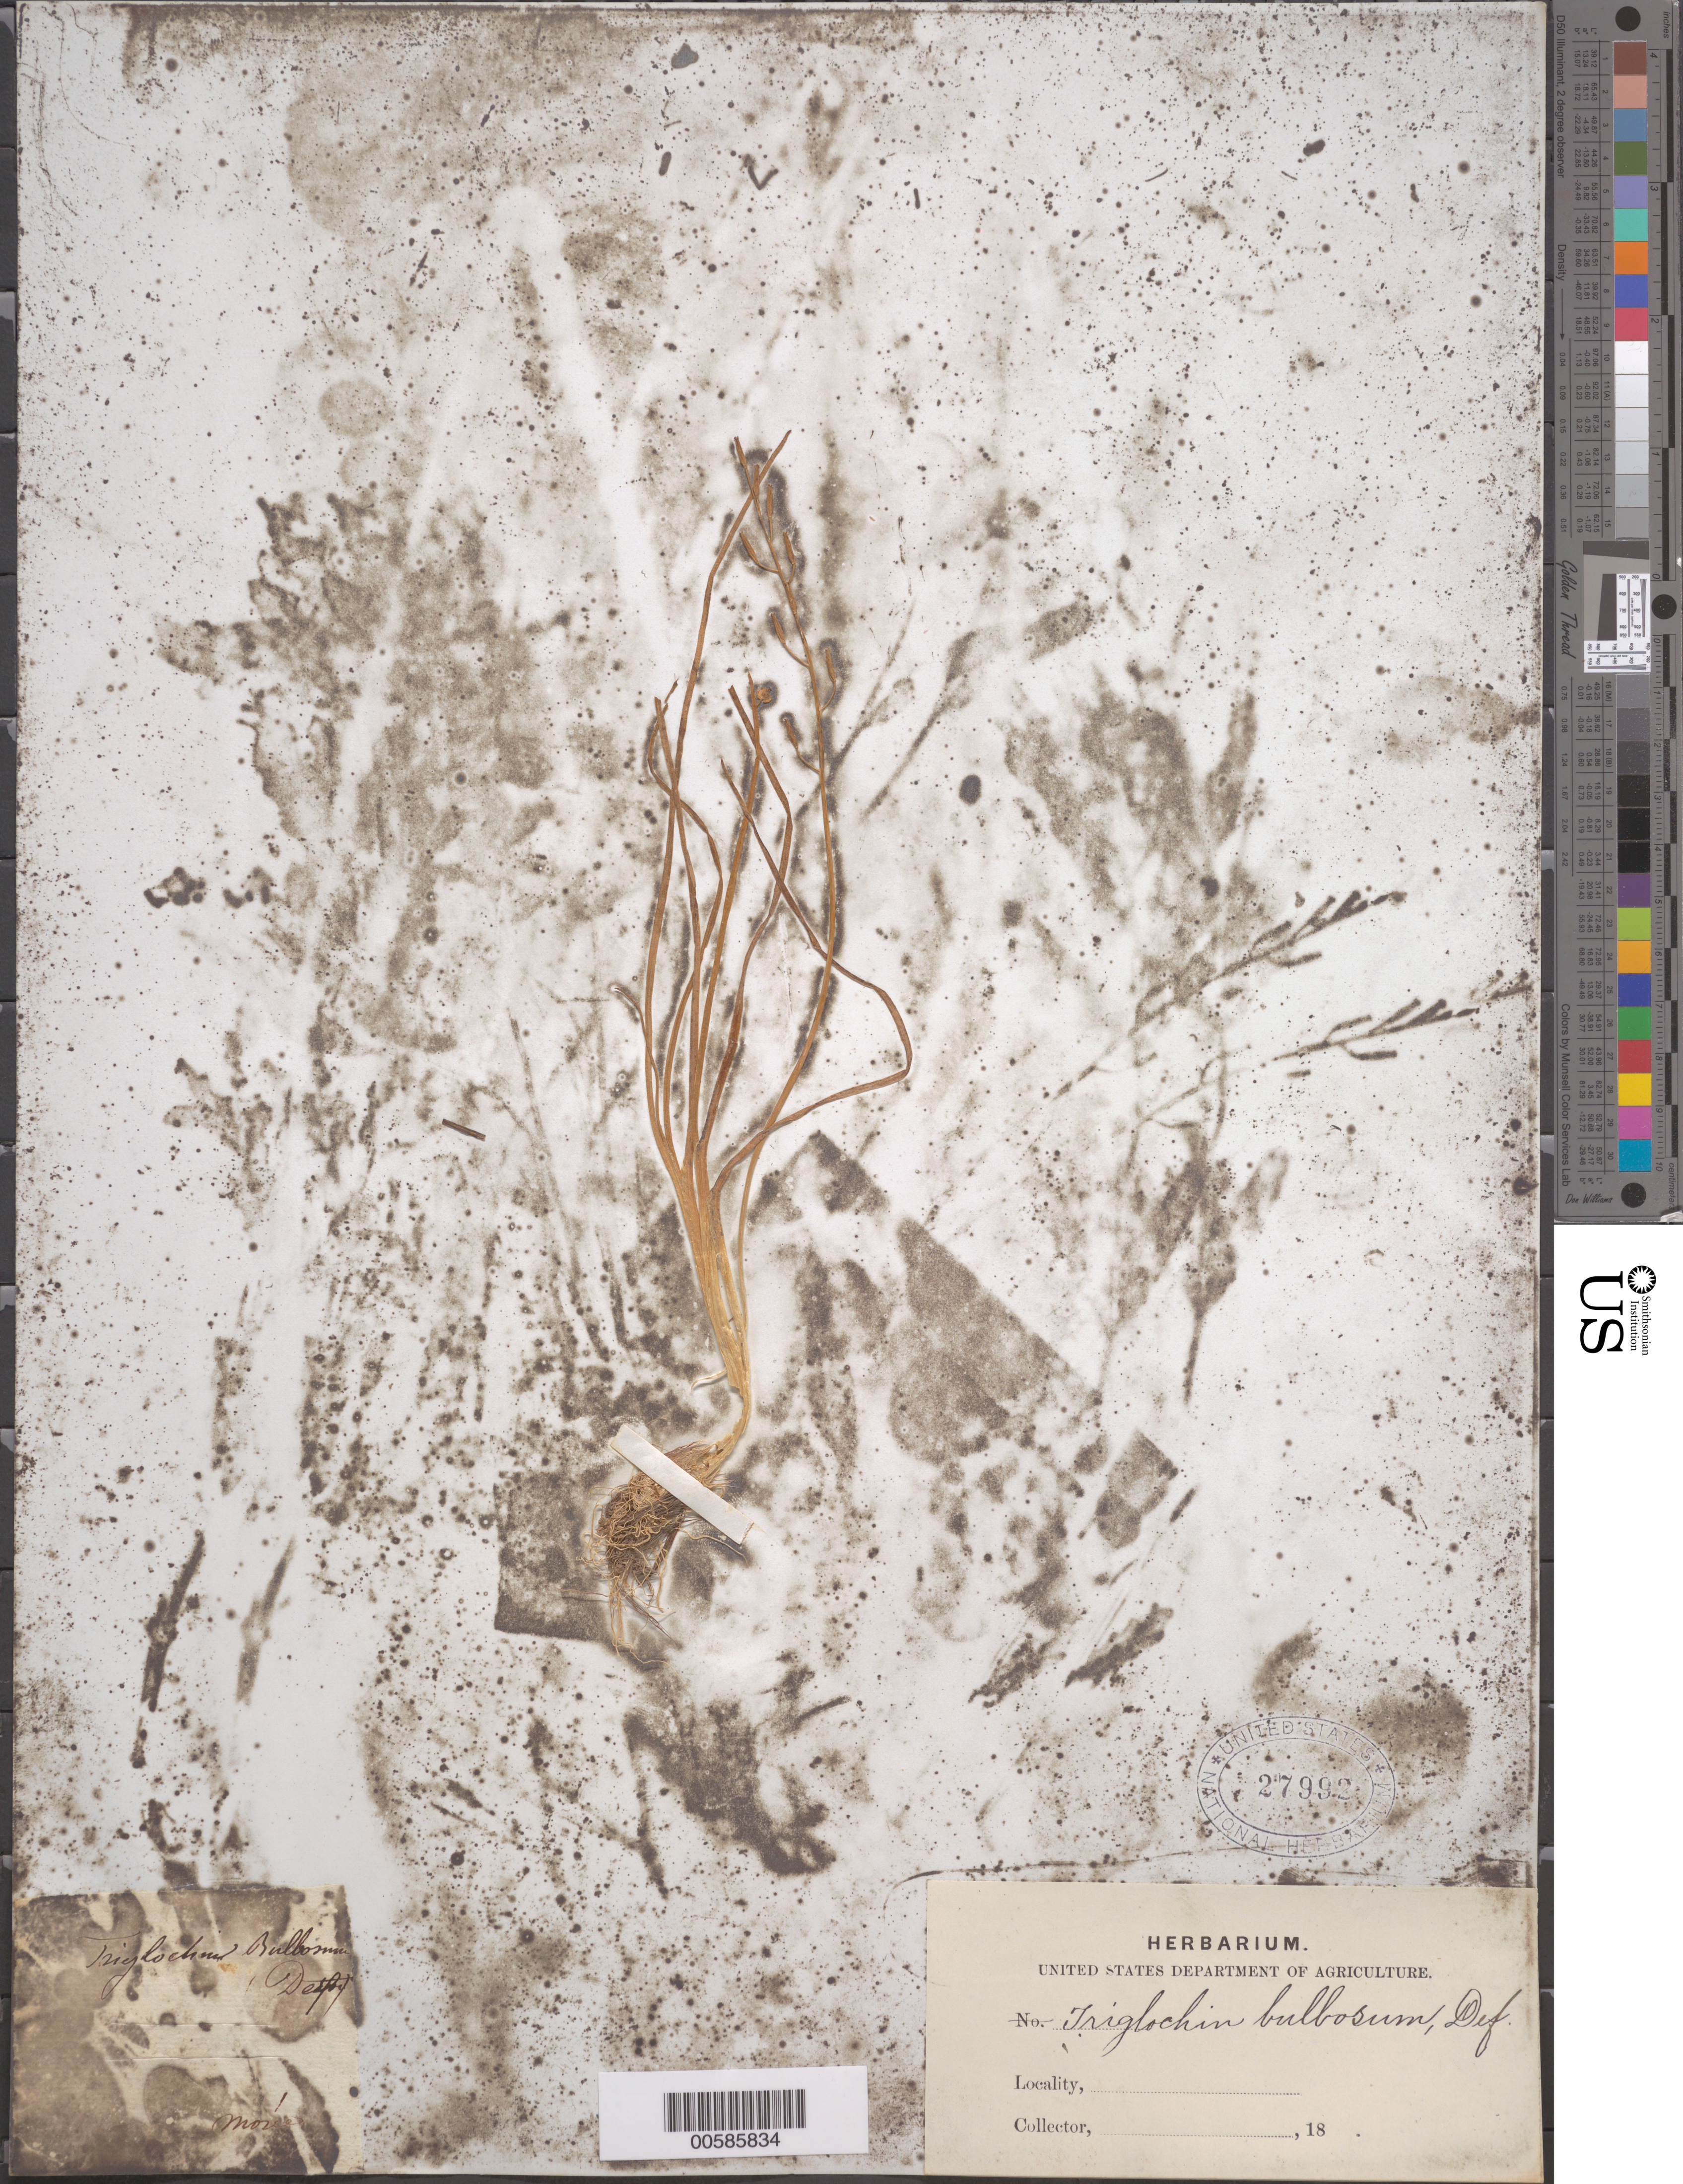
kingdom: Plantae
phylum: Tracheophyta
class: Liliopsida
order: Alismatales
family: Juncaginaceae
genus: Triglochin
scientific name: Triglochin bilbosum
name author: Def.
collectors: -. Moúe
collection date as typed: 18--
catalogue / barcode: US 27992